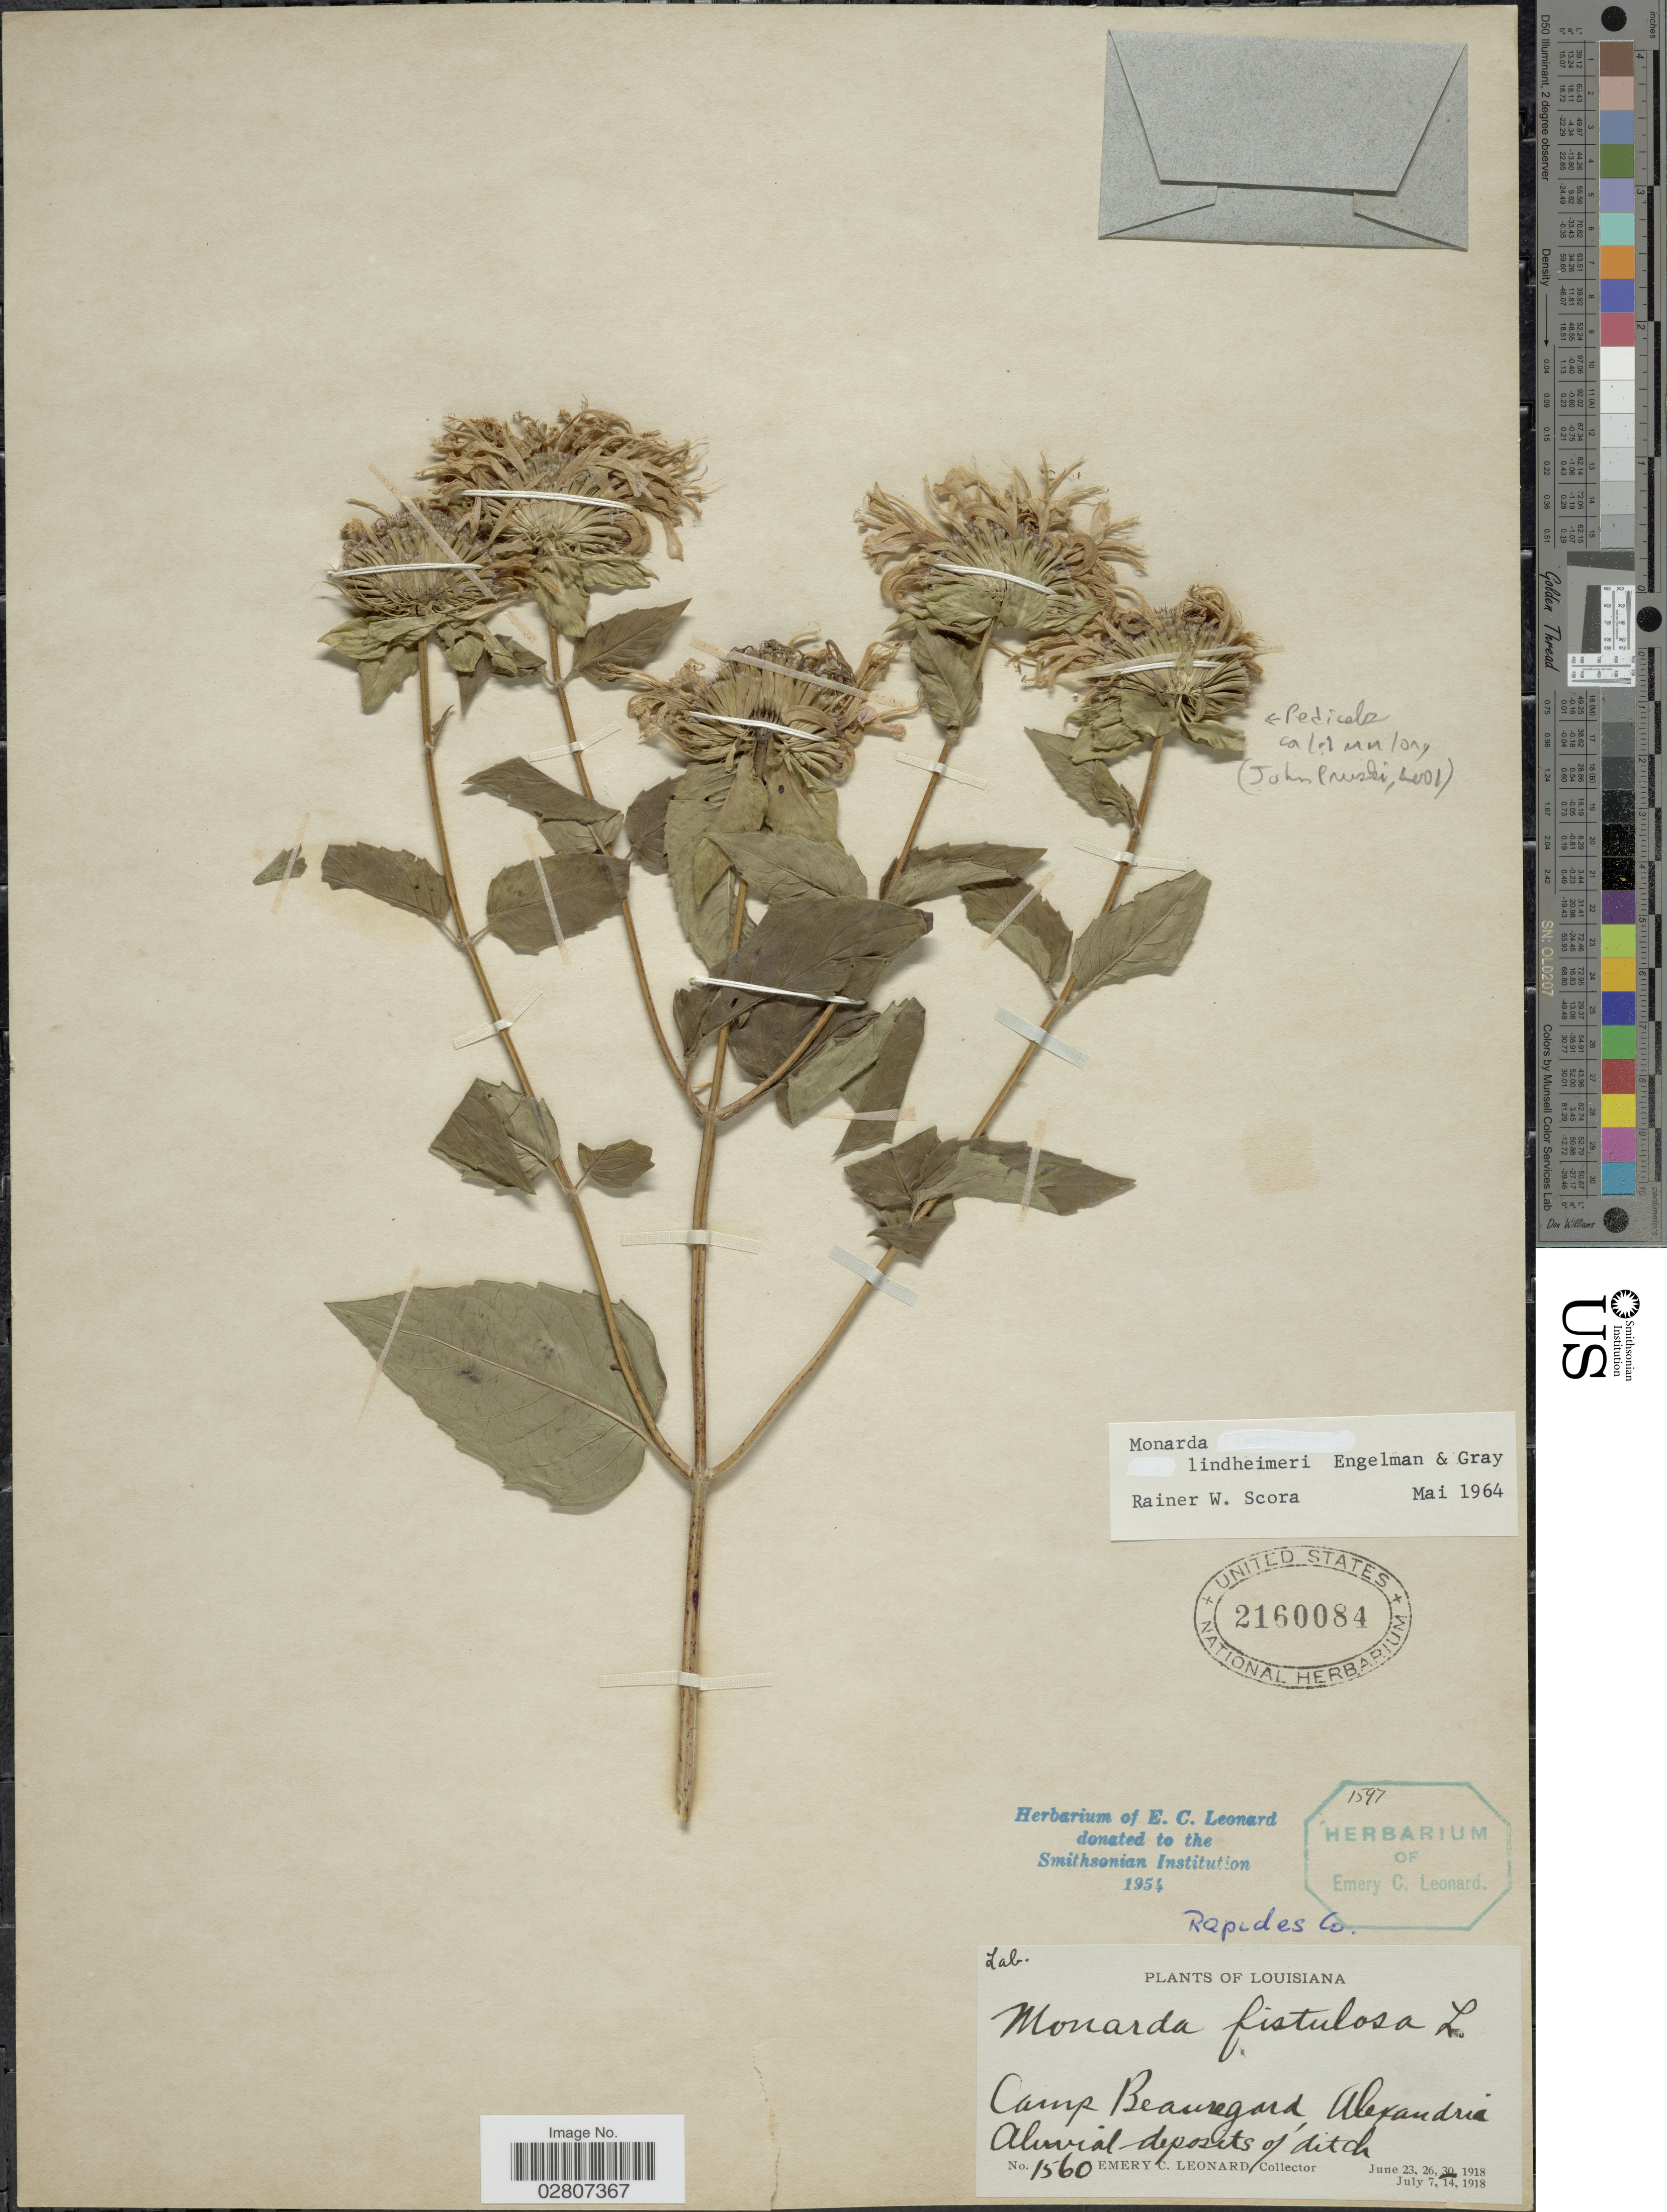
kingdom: Plantae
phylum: Tracheophyta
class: Magnoliopsida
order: Lamiales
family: Lamiaceae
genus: Monarda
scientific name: Monarda lindheimeri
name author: Engelm. & A. Gray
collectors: E. C. Leonard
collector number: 1560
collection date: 1918-06-30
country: United States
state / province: Louisiana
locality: Camp Beaugard Alexandria. Rapides Co.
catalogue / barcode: US 2160084